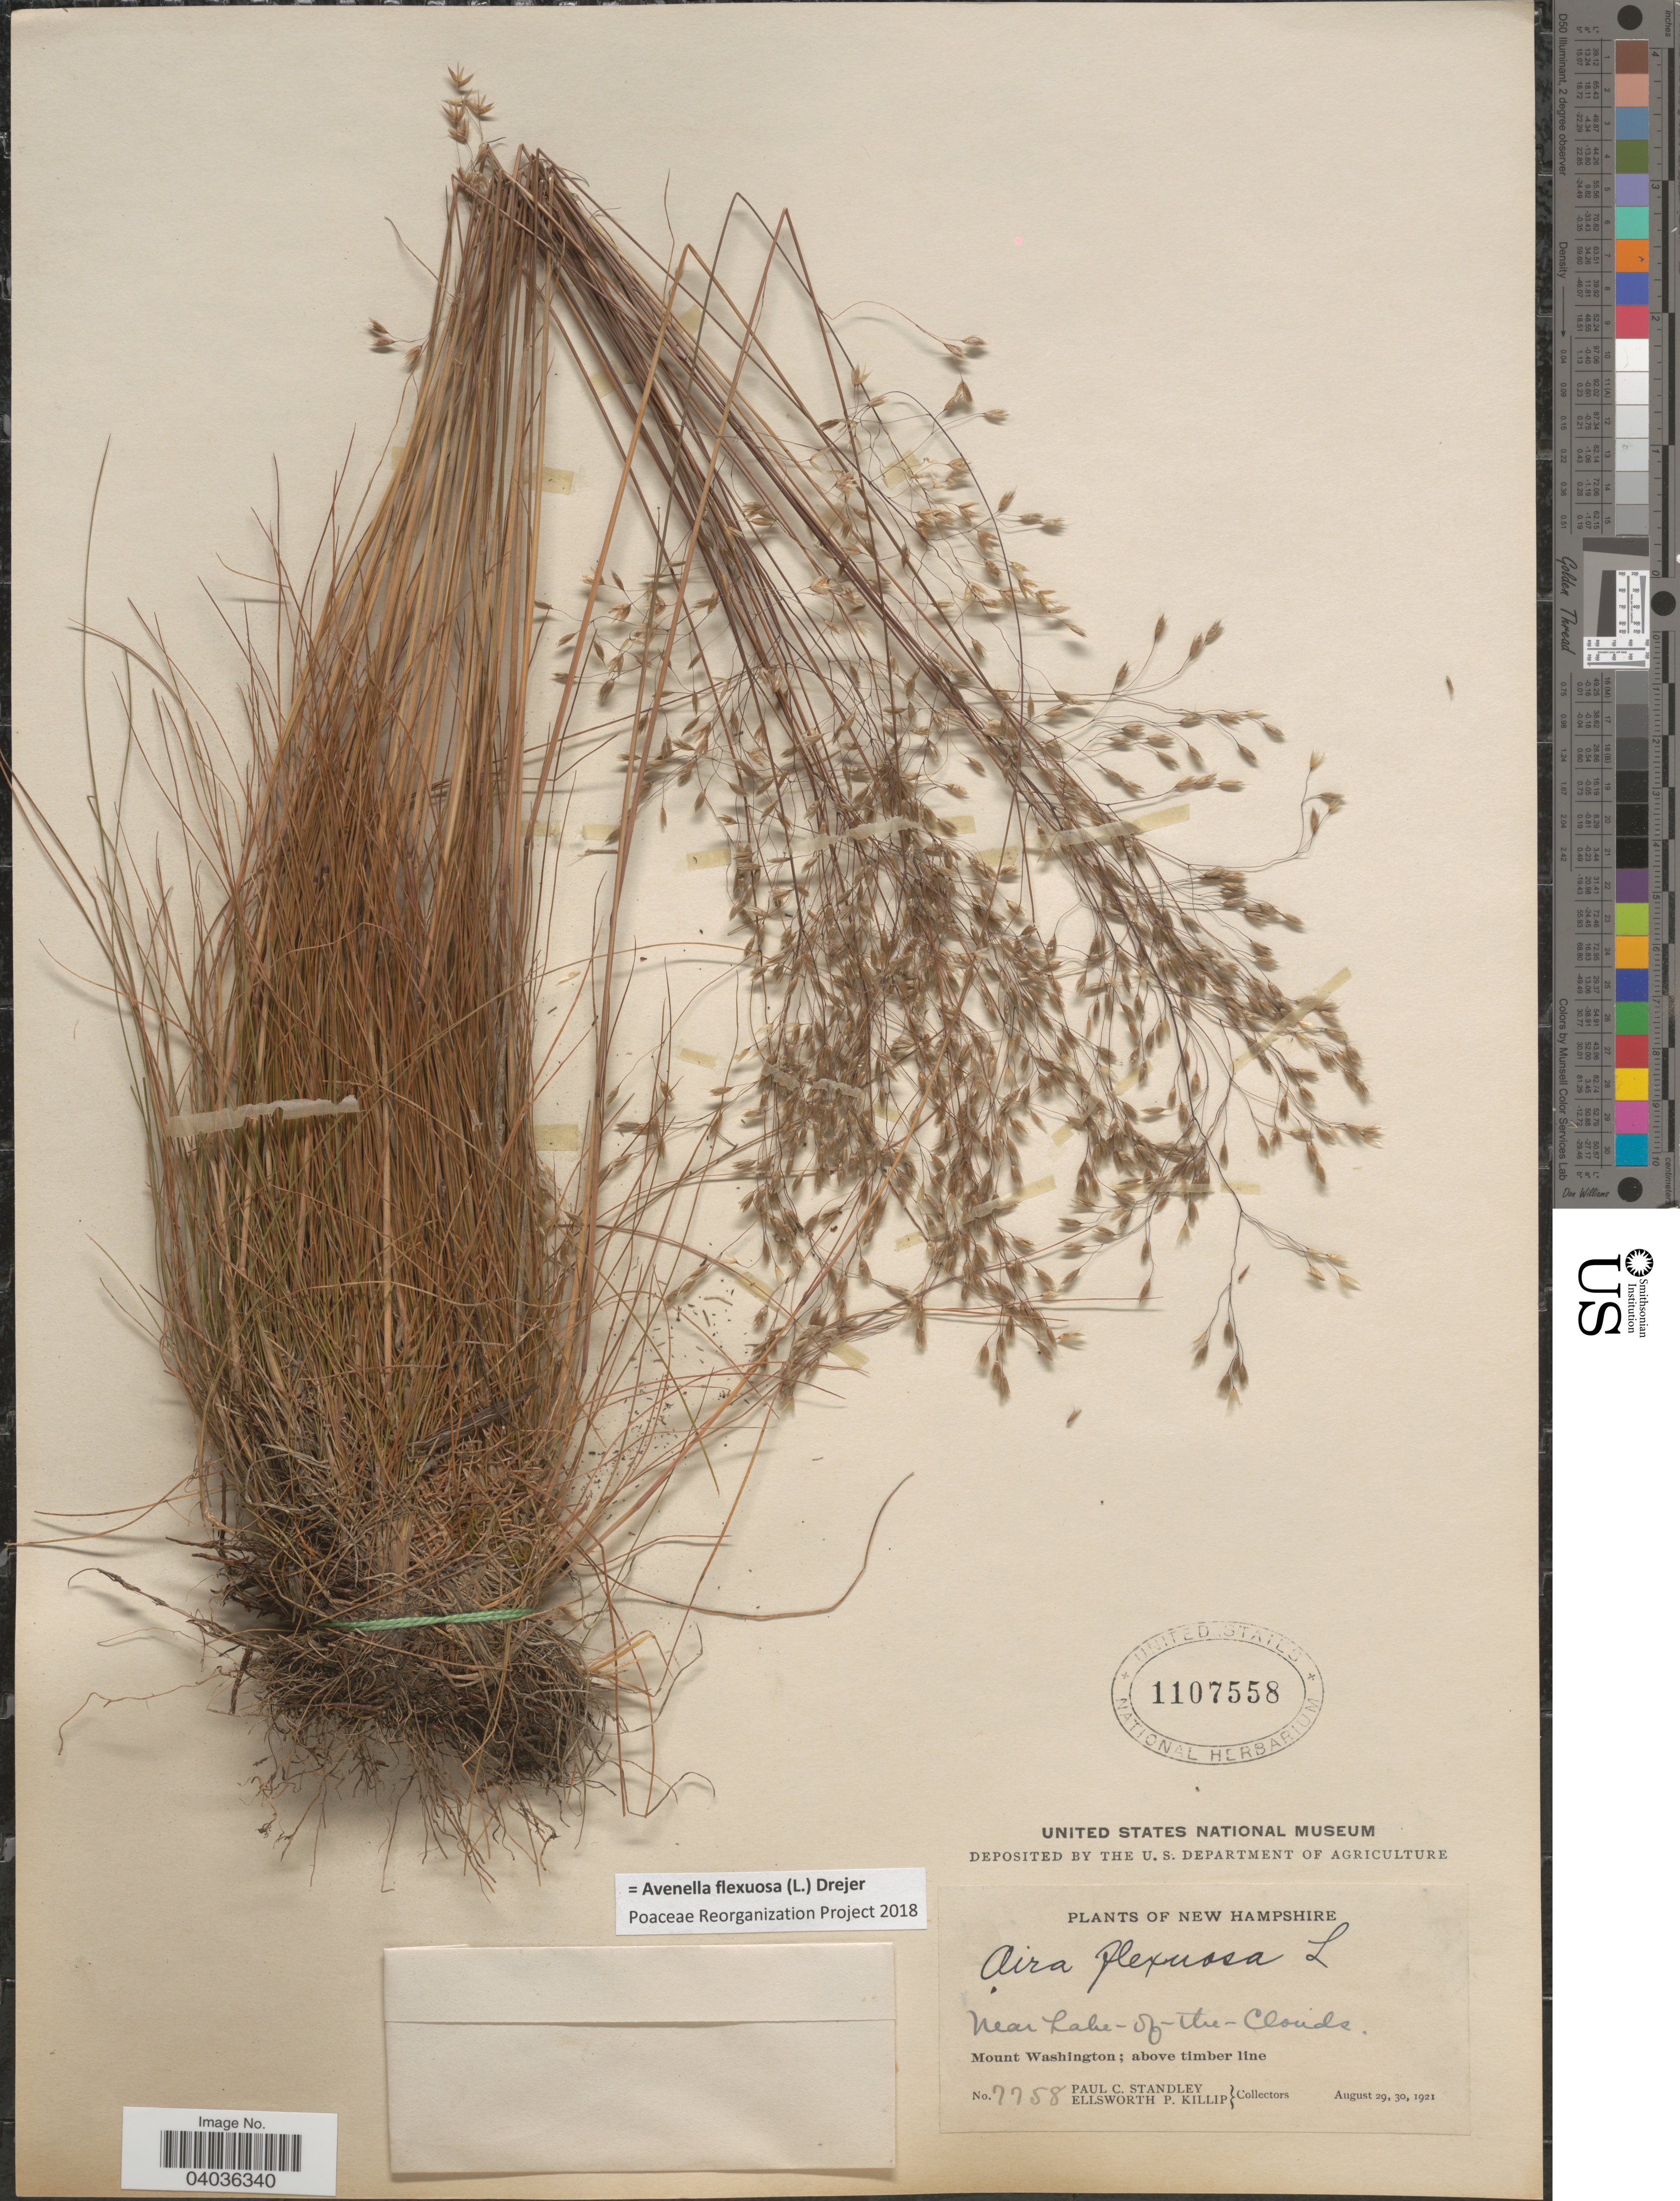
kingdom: Plantae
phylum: Tracheophyta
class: Liliopsida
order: Poales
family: Poaceae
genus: Avenella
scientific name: Avenella flexuosa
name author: (L.) Drejer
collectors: P. C. Standley & E. P. Killip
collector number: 7758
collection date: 1921-08-29/1921-08-30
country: United States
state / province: New Hampshire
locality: Near Lake-of-the-Clouds. Mount Washington; above timber line.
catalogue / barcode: US 1107558